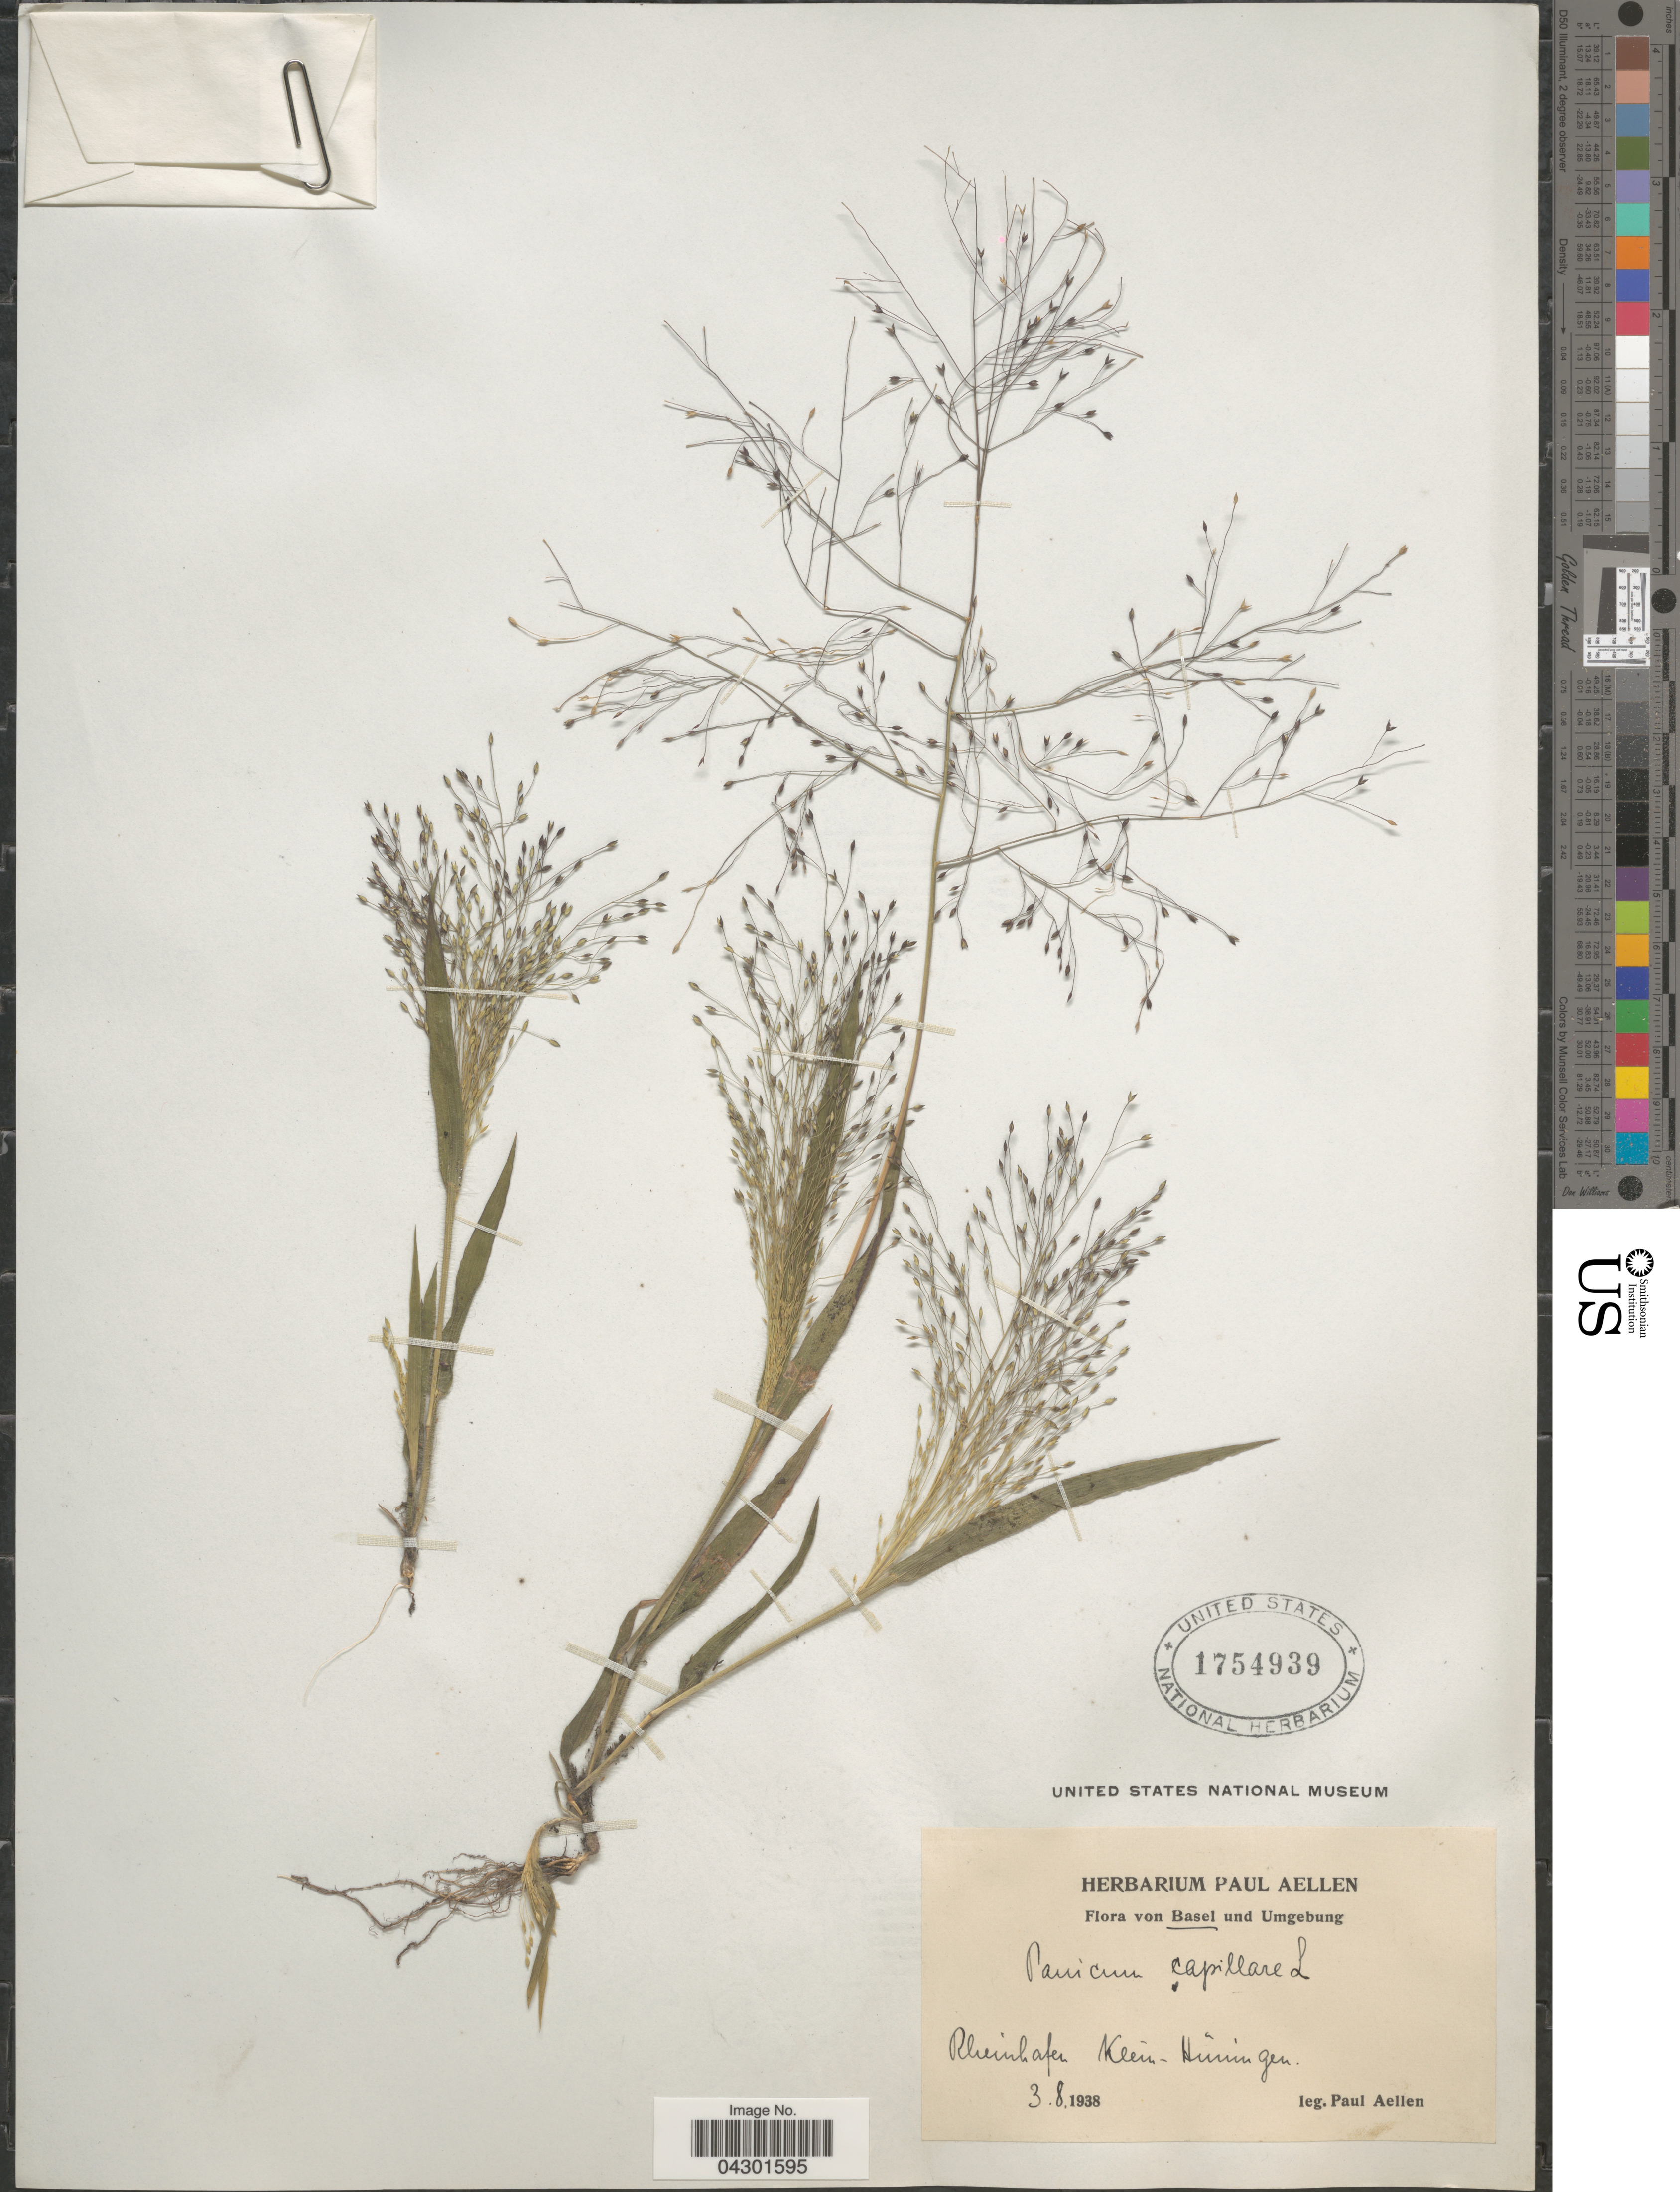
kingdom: Plantae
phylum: Tracheophyta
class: Liliopsida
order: Poales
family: Poaceae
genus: Panicum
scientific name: Panicum capillare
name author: L.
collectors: P. Aellen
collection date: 1938-08-03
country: Switzerland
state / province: Basel-Landschaft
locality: Von Basel und Umgebung. Rheinhafen. Klein-Hünnigen.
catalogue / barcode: US 1754939